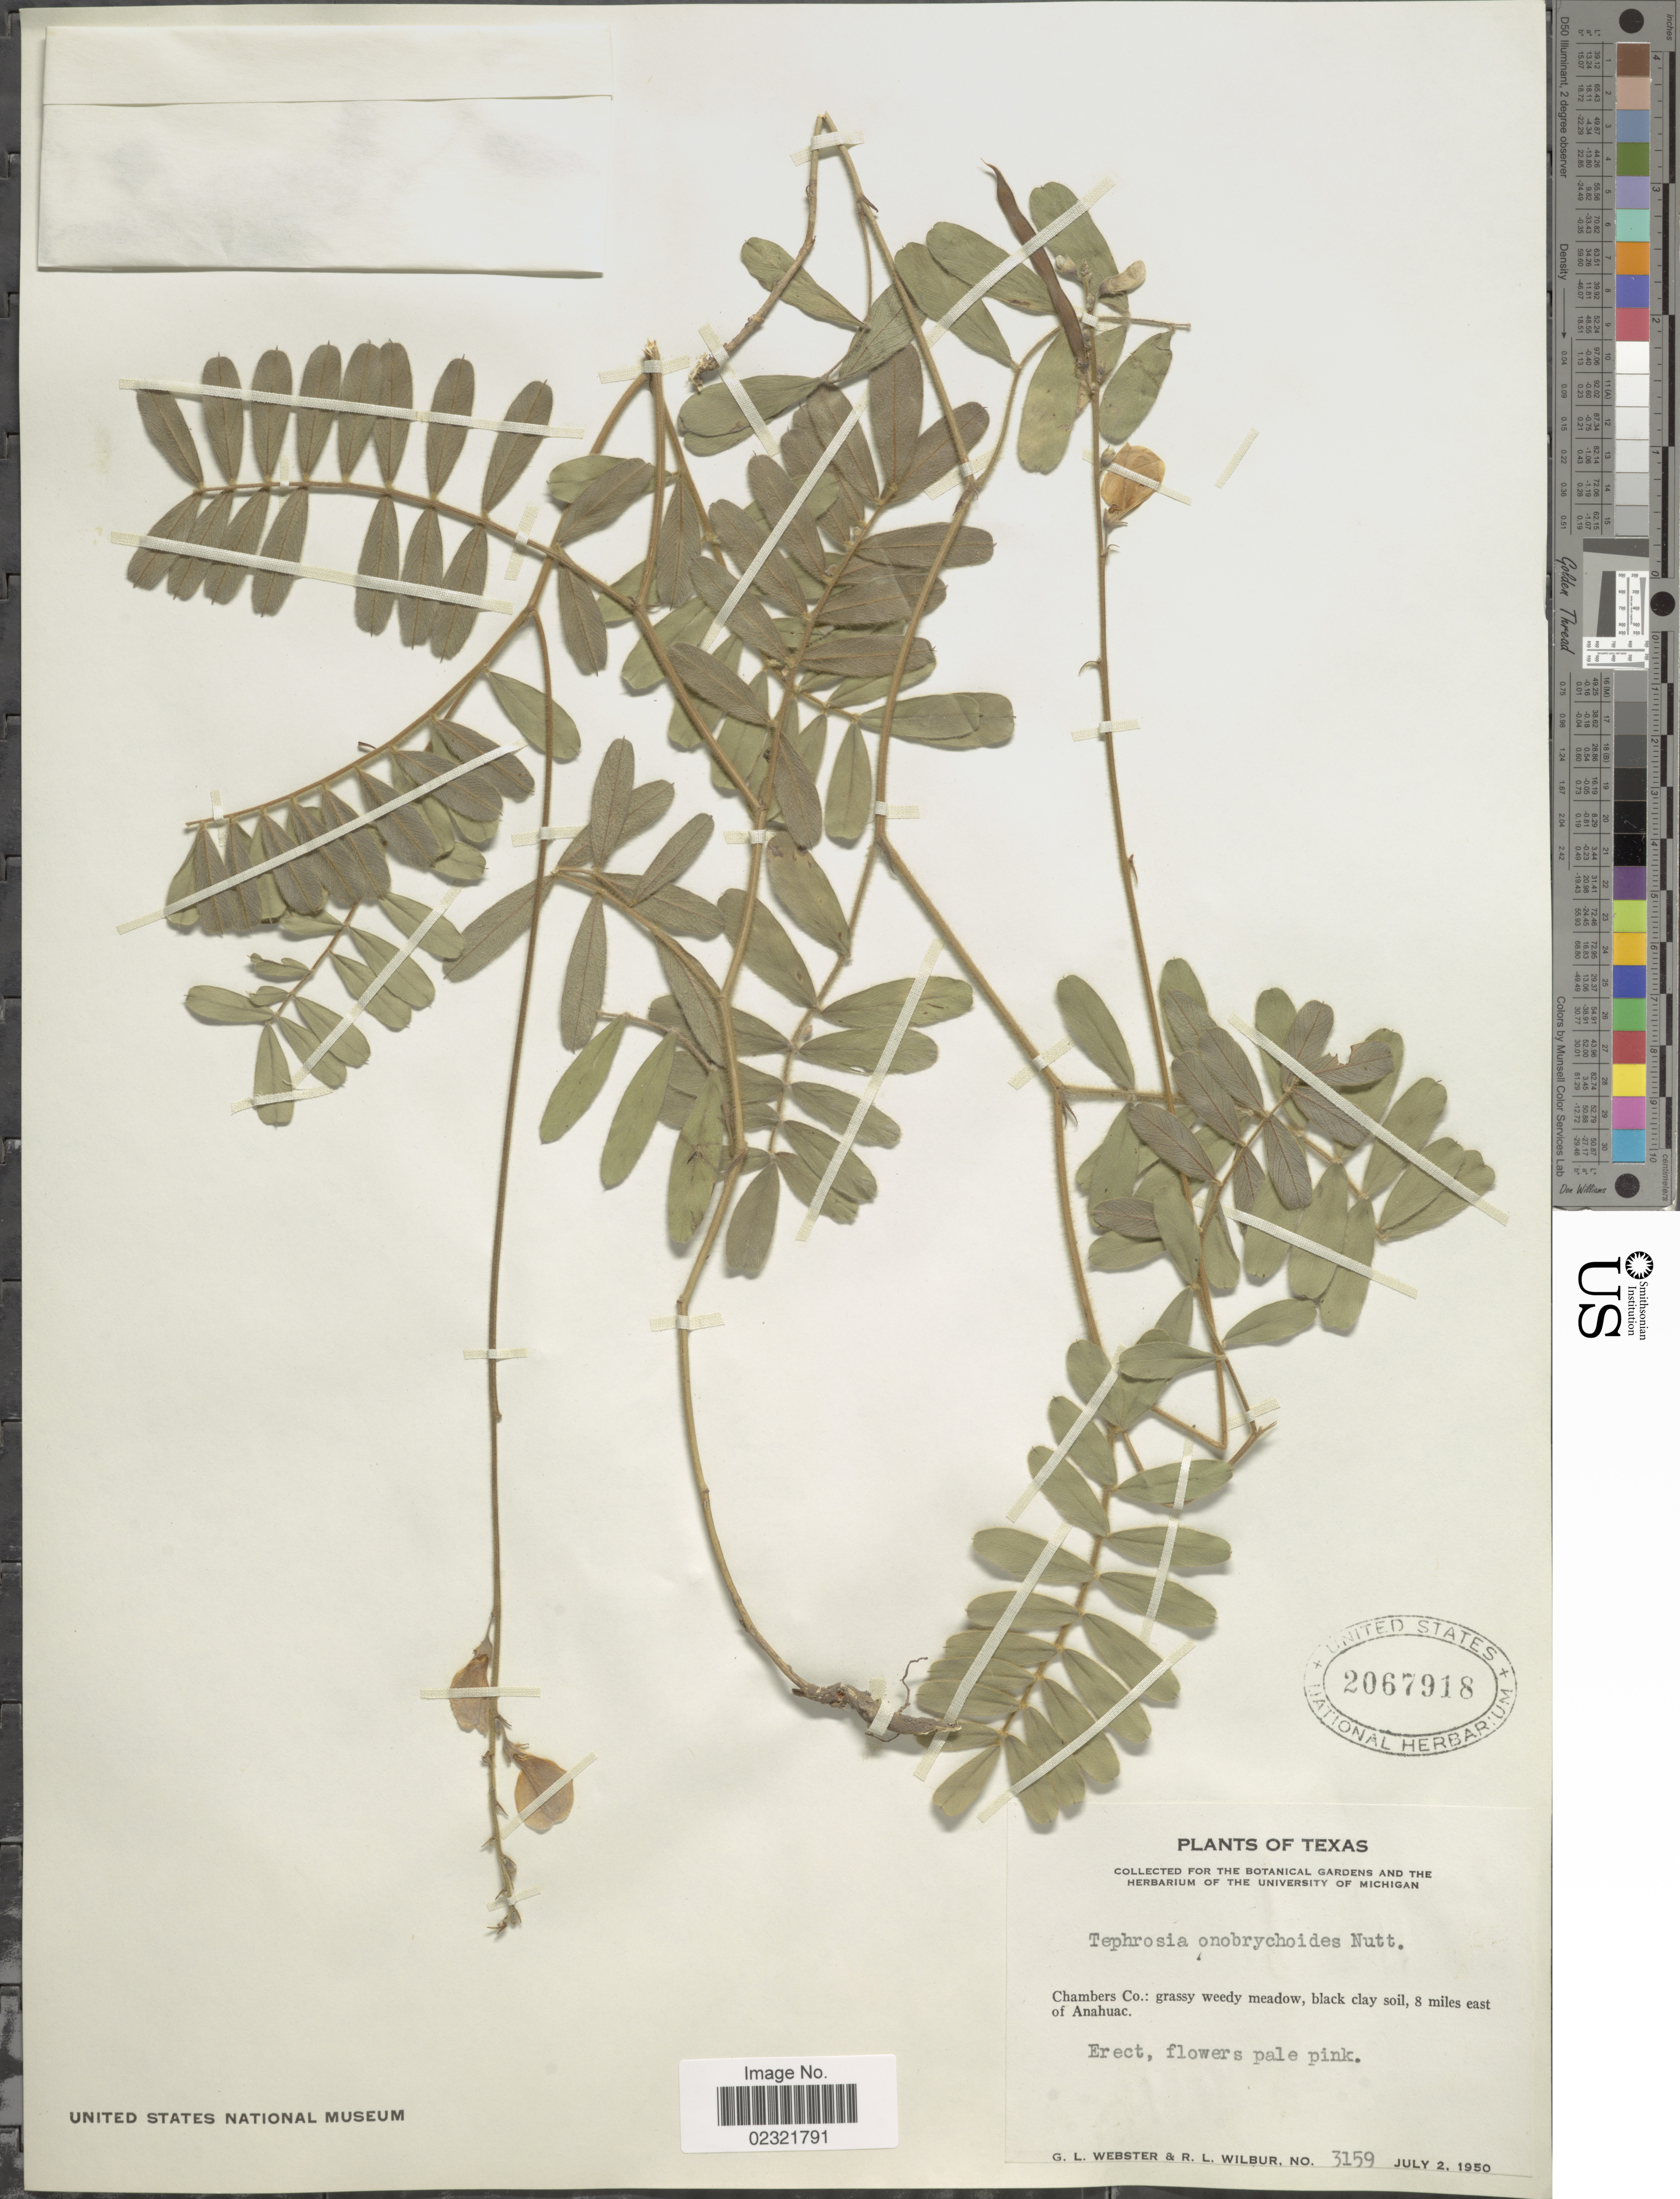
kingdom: Plantae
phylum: Tracheophyta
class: Magnoliopsida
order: Fabales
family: Fabaceae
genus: Tephrosia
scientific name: Tephrosia onobrychoides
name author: Nutt.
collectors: G. L. Webster & R. L. Wilbur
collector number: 3159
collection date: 1950-07-02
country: United States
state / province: Texas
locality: Chambers Co: grassy weedy meadow, black clay soil, 8 miles eqast of Anahuac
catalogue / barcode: US 2067918